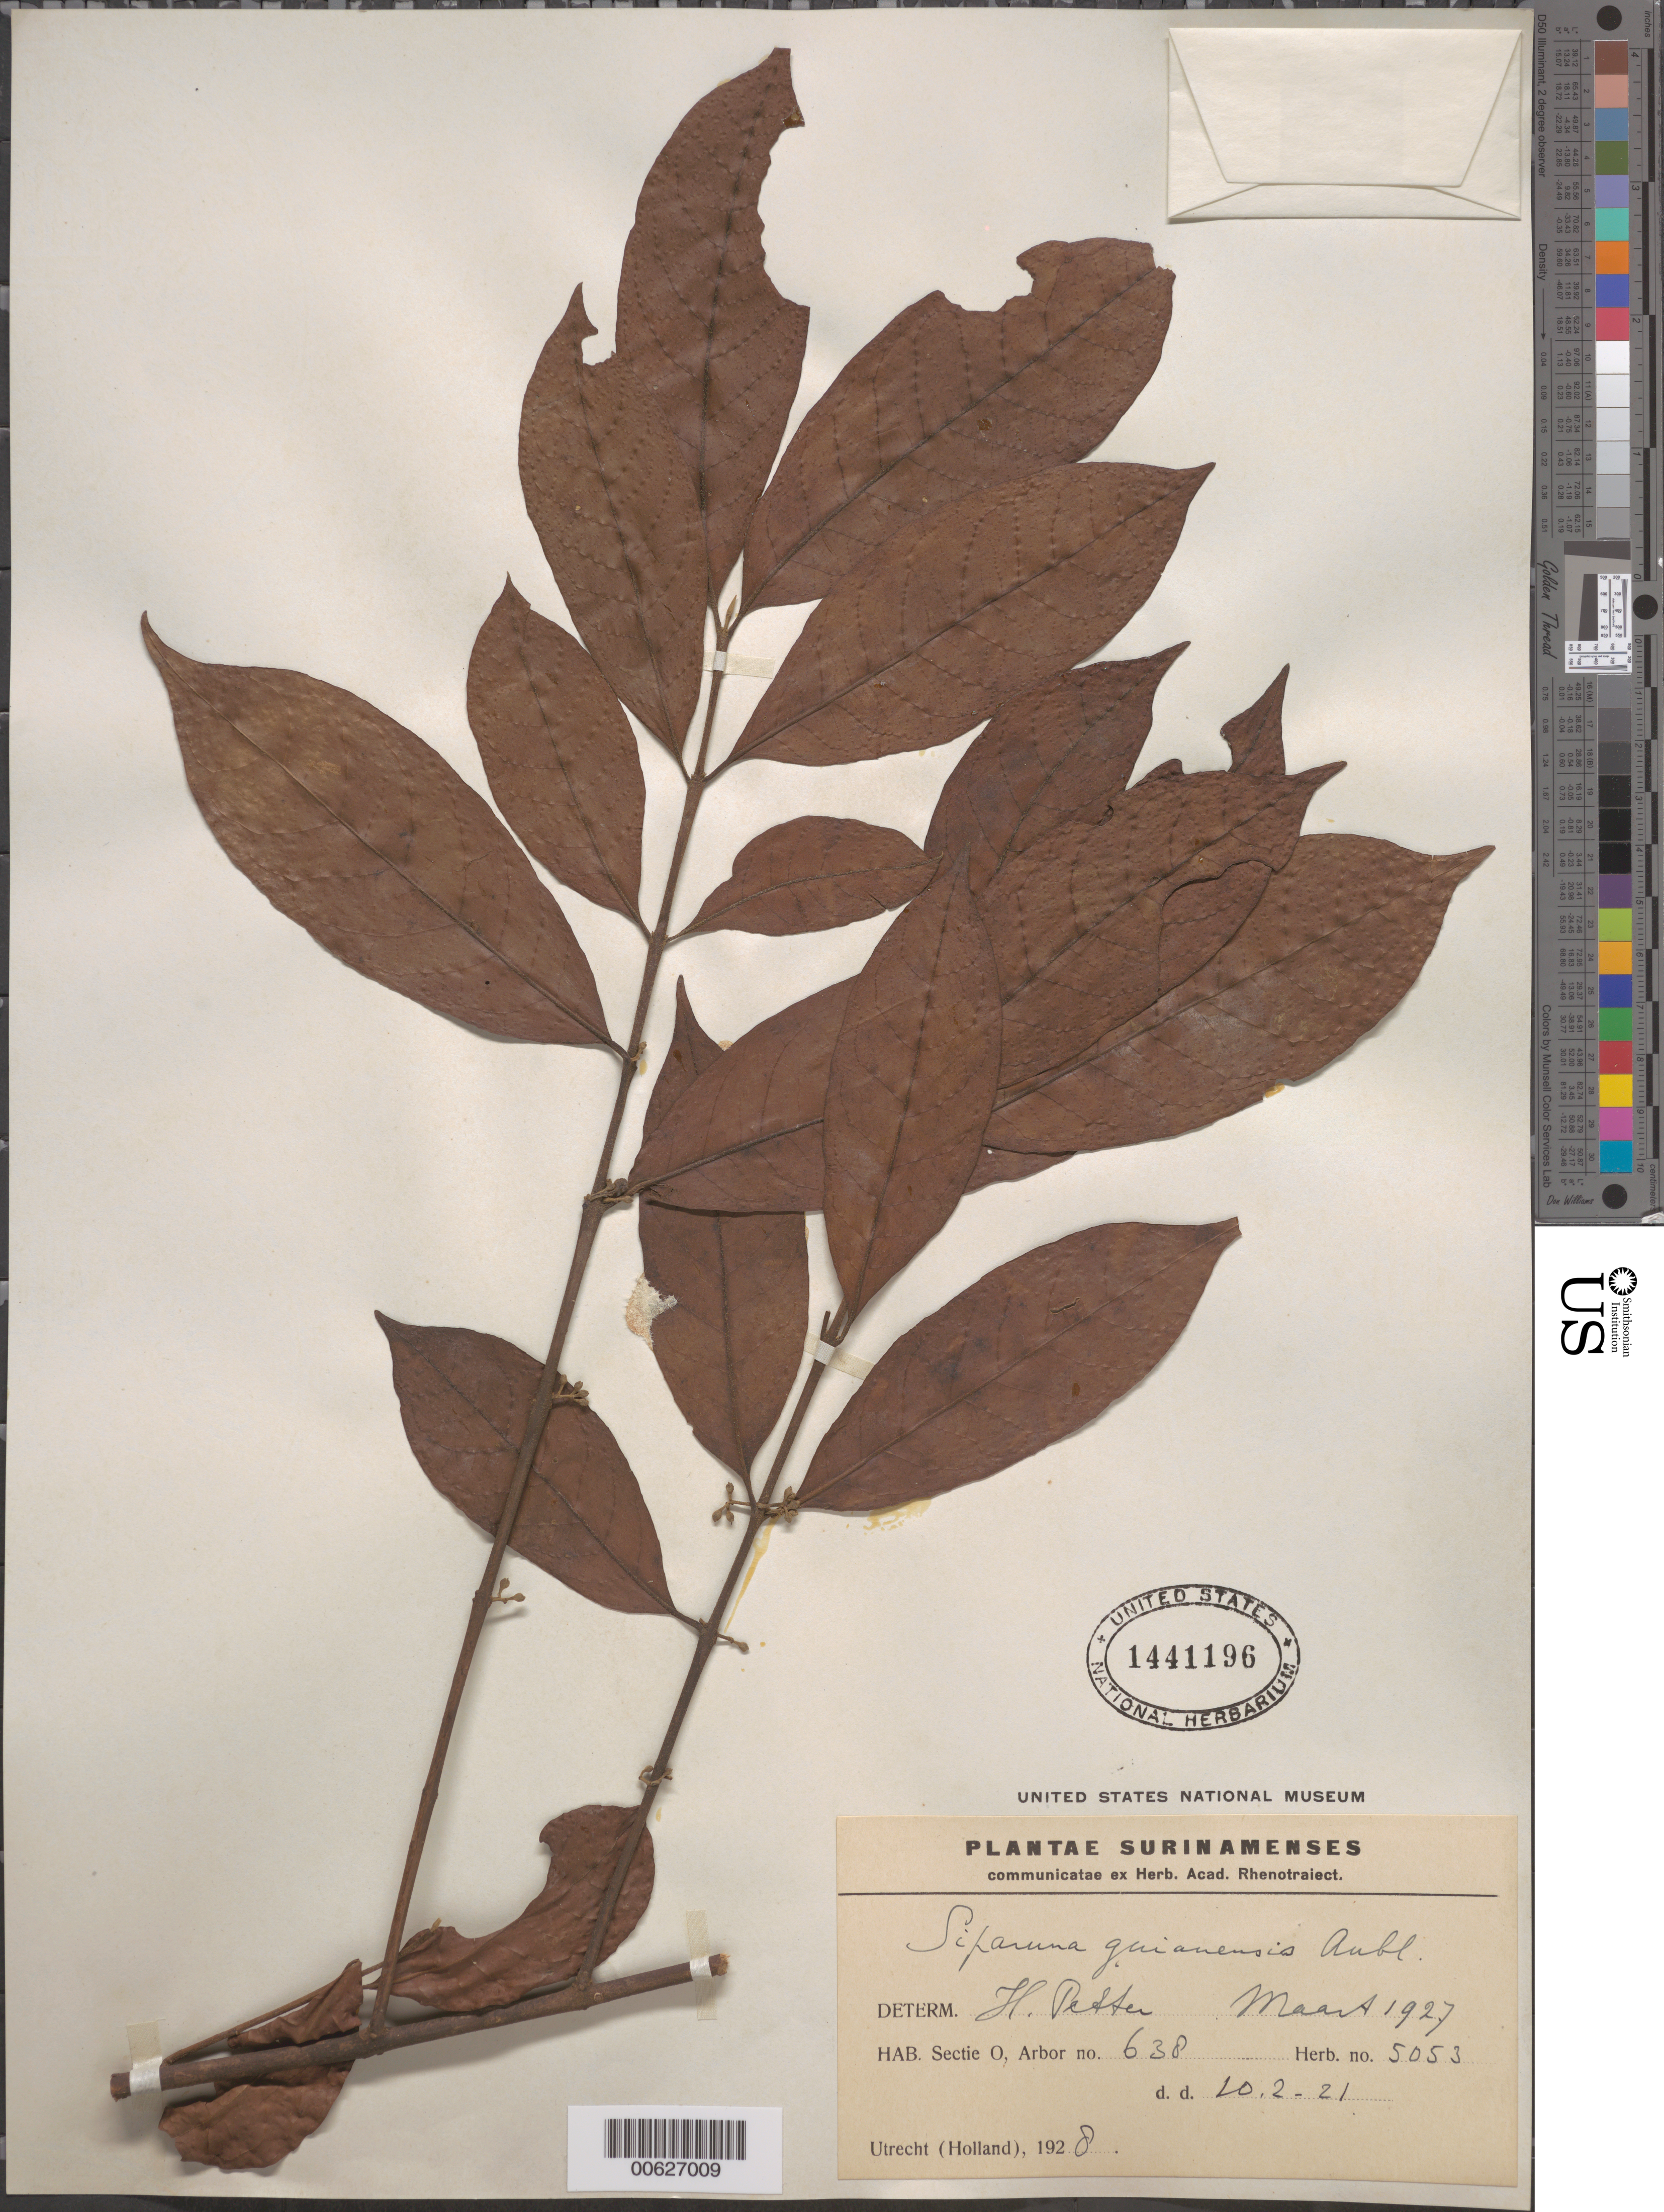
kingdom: Plantae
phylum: Tracheophyta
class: Magnoliopsida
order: Laurales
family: Siparunaceae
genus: Siparuna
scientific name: Siparuna guianensis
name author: Aubl.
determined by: Petter, H.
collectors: Forestry Bureau-Surinam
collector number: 5053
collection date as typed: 20-Feb-21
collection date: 1921-02-20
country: Suriname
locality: Sectie O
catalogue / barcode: US 1441196